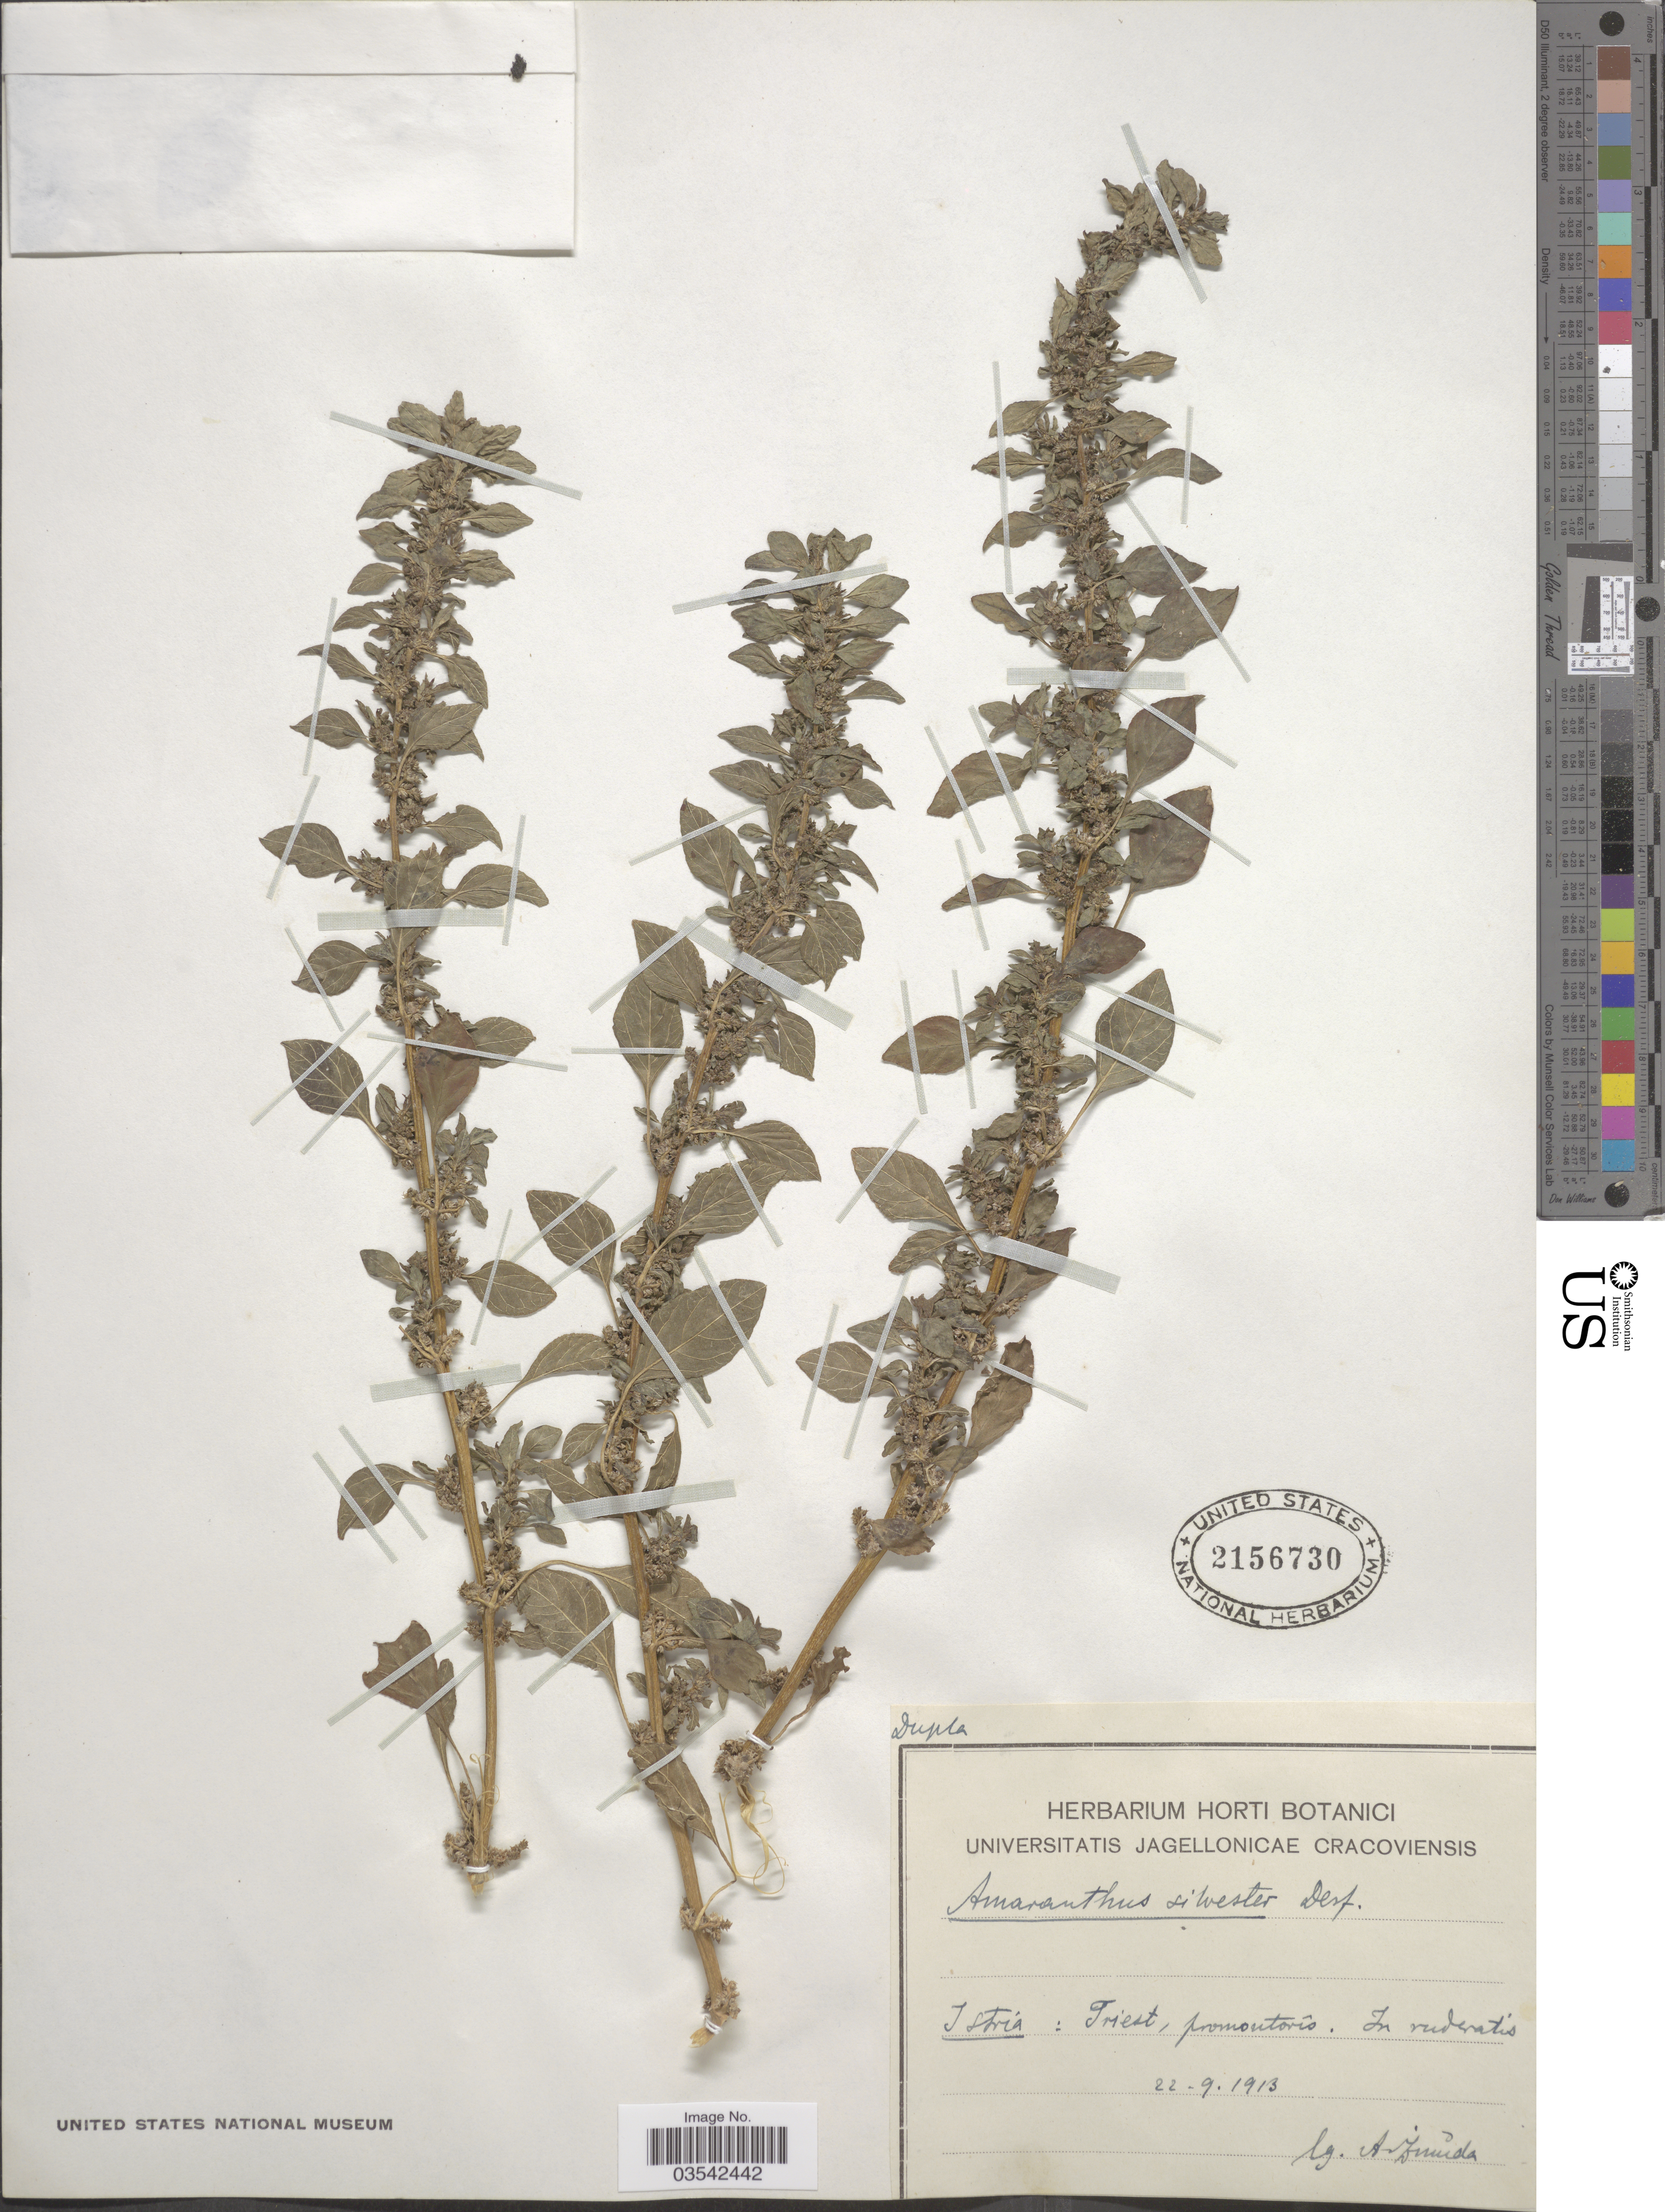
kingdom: Plantae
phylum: Tracheophyta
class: Magnoliopsida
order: Caryophyllales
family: Amaranthaceae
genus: Amaranthus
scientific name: Amaranthus sylvestris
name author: Desf.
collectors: A. Zmuda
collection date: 1913-09-22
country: Italy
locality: Triest, promontovís.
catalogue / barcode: US 2156730